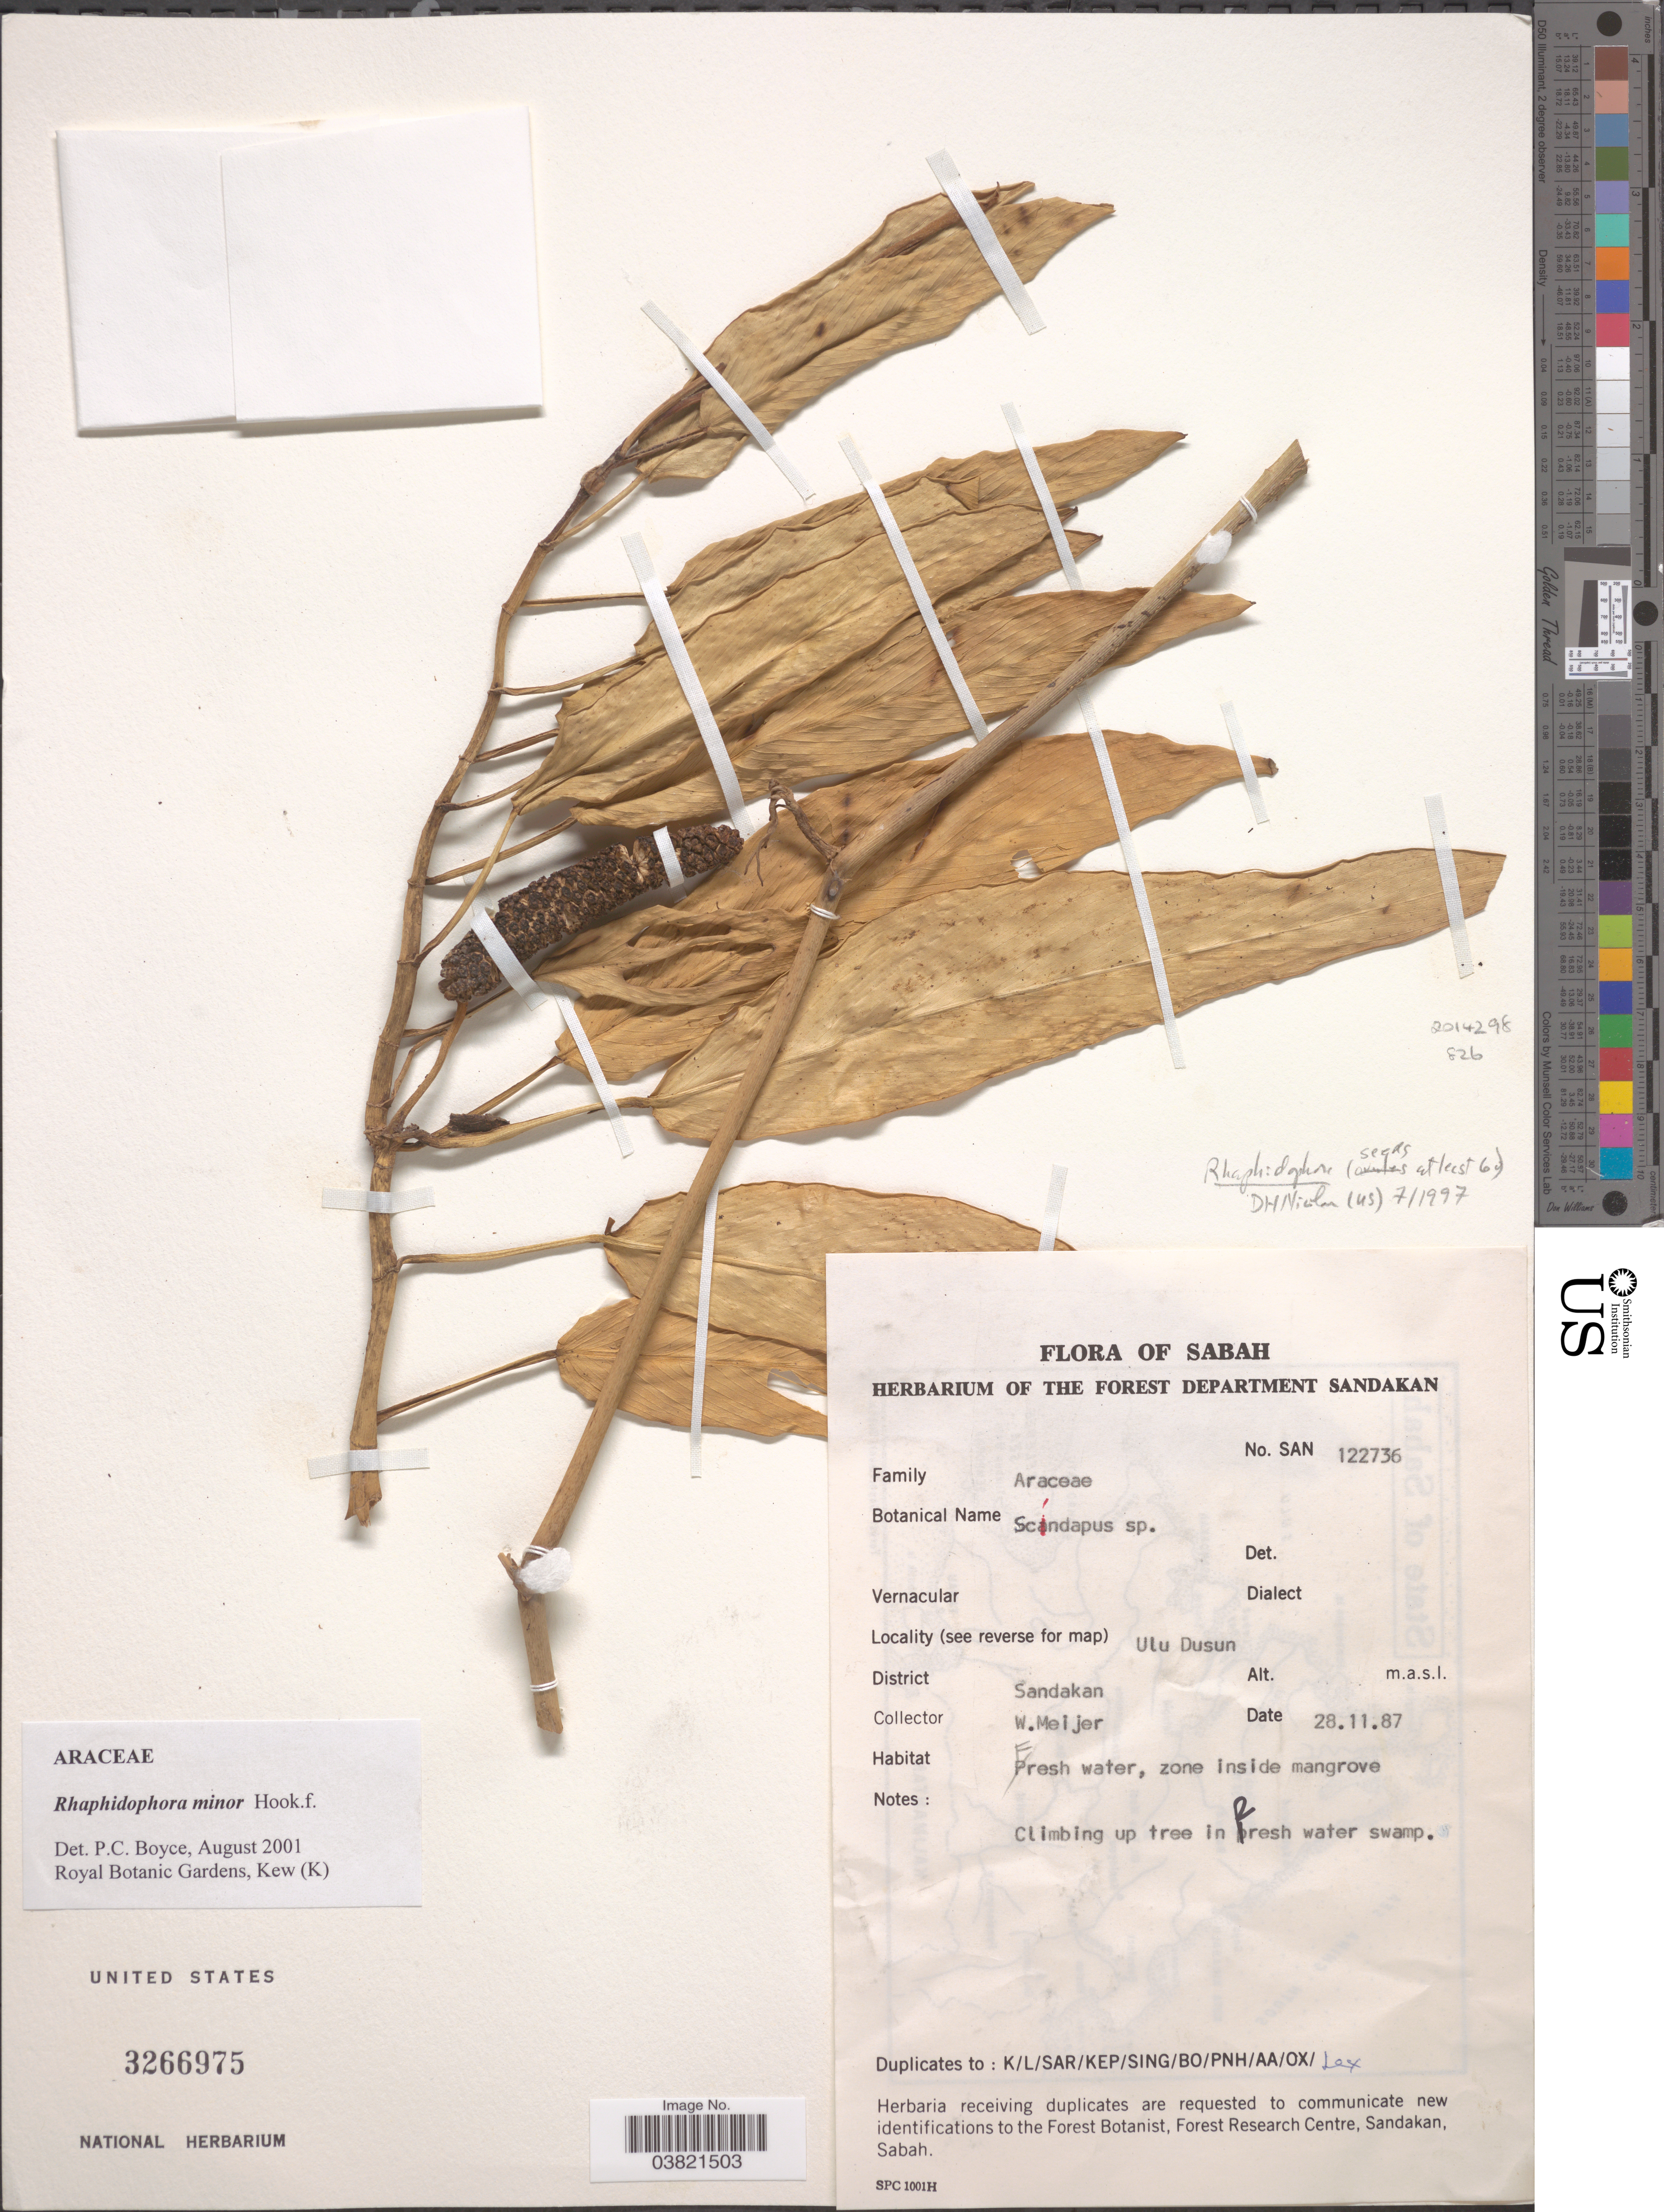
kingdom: Plantae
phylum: Tracheophyta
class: Liliopsida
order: Alismatales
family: Araceae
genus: Rhaphidophora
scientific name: Rhaphidophora minor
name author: Hook. f.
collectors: W. Meijer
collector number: SAN 122736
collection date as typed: Transcribed d/m/y: 28/11/87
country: Malaysia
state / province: Sabah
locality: Ulu Dusun. District Sandakan.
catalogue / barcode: US 3266975